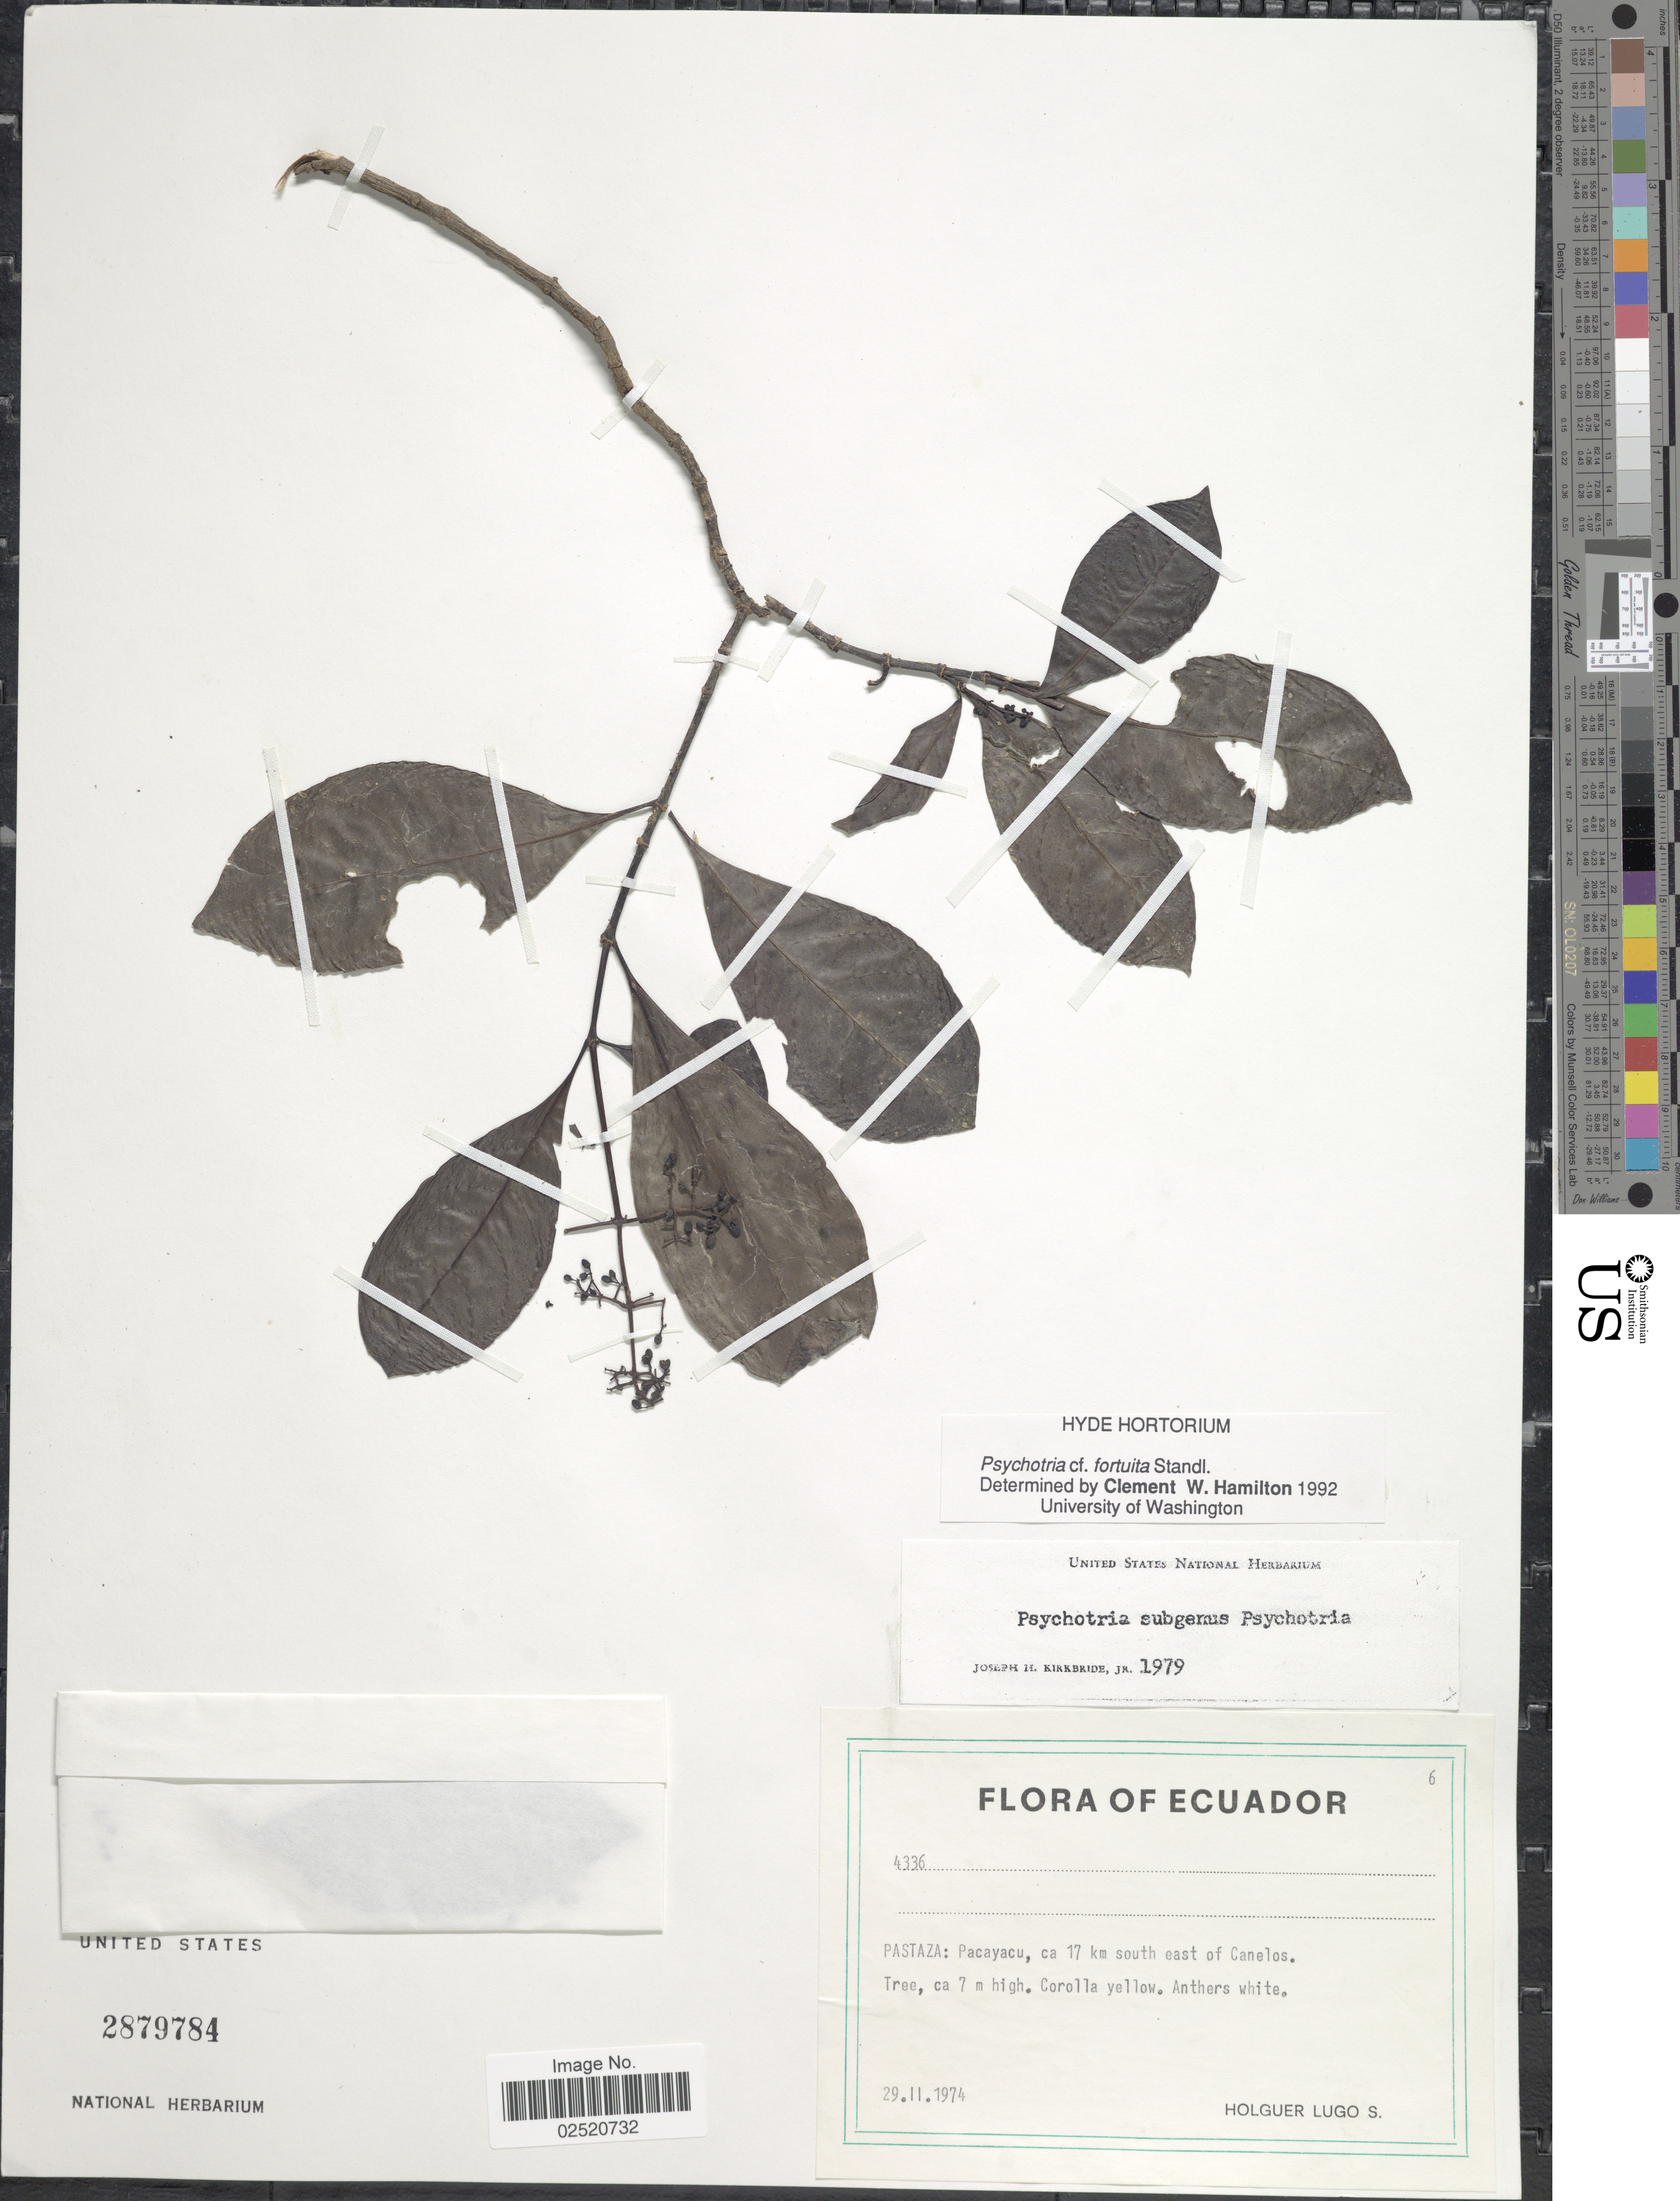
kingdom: Plantae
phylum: Tracheophyta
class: Magnoliopsida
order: Gentianales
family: Rubiaceae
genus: Psychotria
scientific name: Psychotria sp.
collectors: H. Lugo S.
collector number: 4336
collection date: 1976-02-29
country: Ecuador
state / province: Pastaza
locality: Pacayacu, ca 17 km south east of Canelos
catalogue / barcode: US 2879784